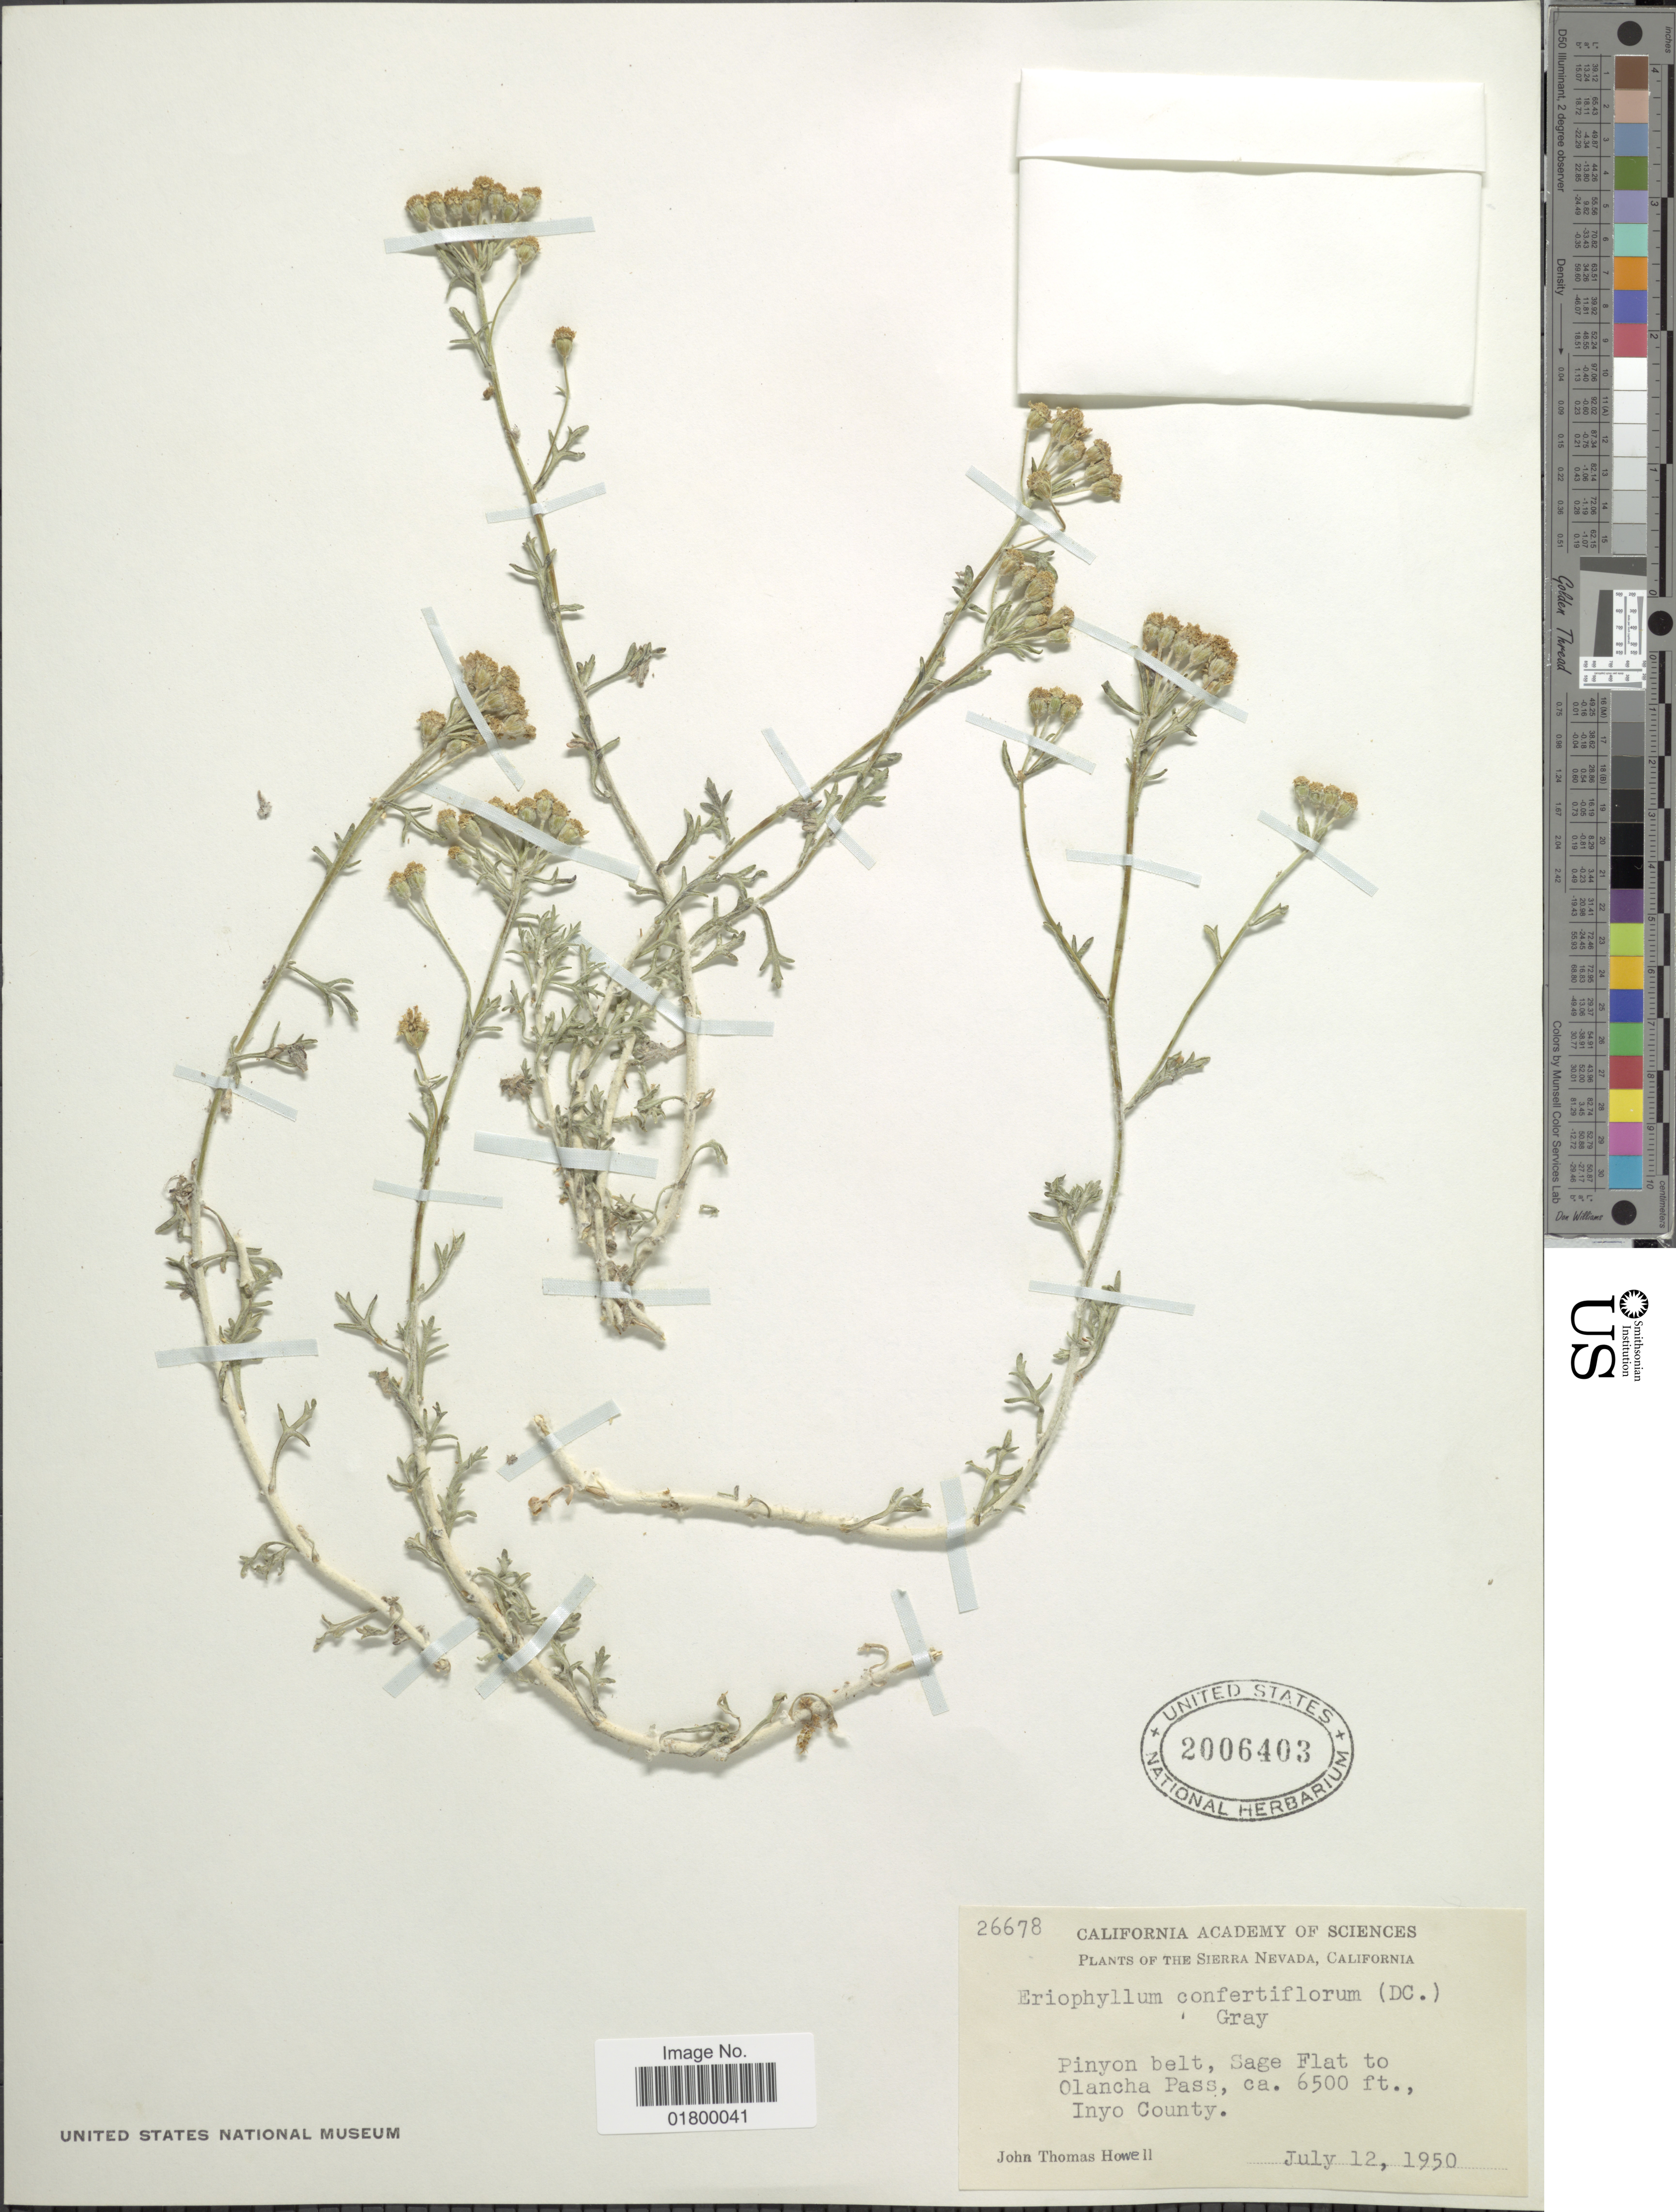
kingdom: Plantae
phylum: Tracheophyta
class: Magnoliopsida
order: Asterales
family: Asteraceae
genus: Eriophyllum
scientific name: Eriophyllum confertiflorum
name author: (DC.) A. Gray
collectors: J. T. Howell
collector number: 26678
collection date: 1950-07-12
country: United States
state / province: California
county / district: Inyo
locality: The Sierra Nevada, California, Pinyon belt, Sage Flat to Olancha Pass, Inyo County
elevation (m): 1981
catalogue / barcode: US 2006403